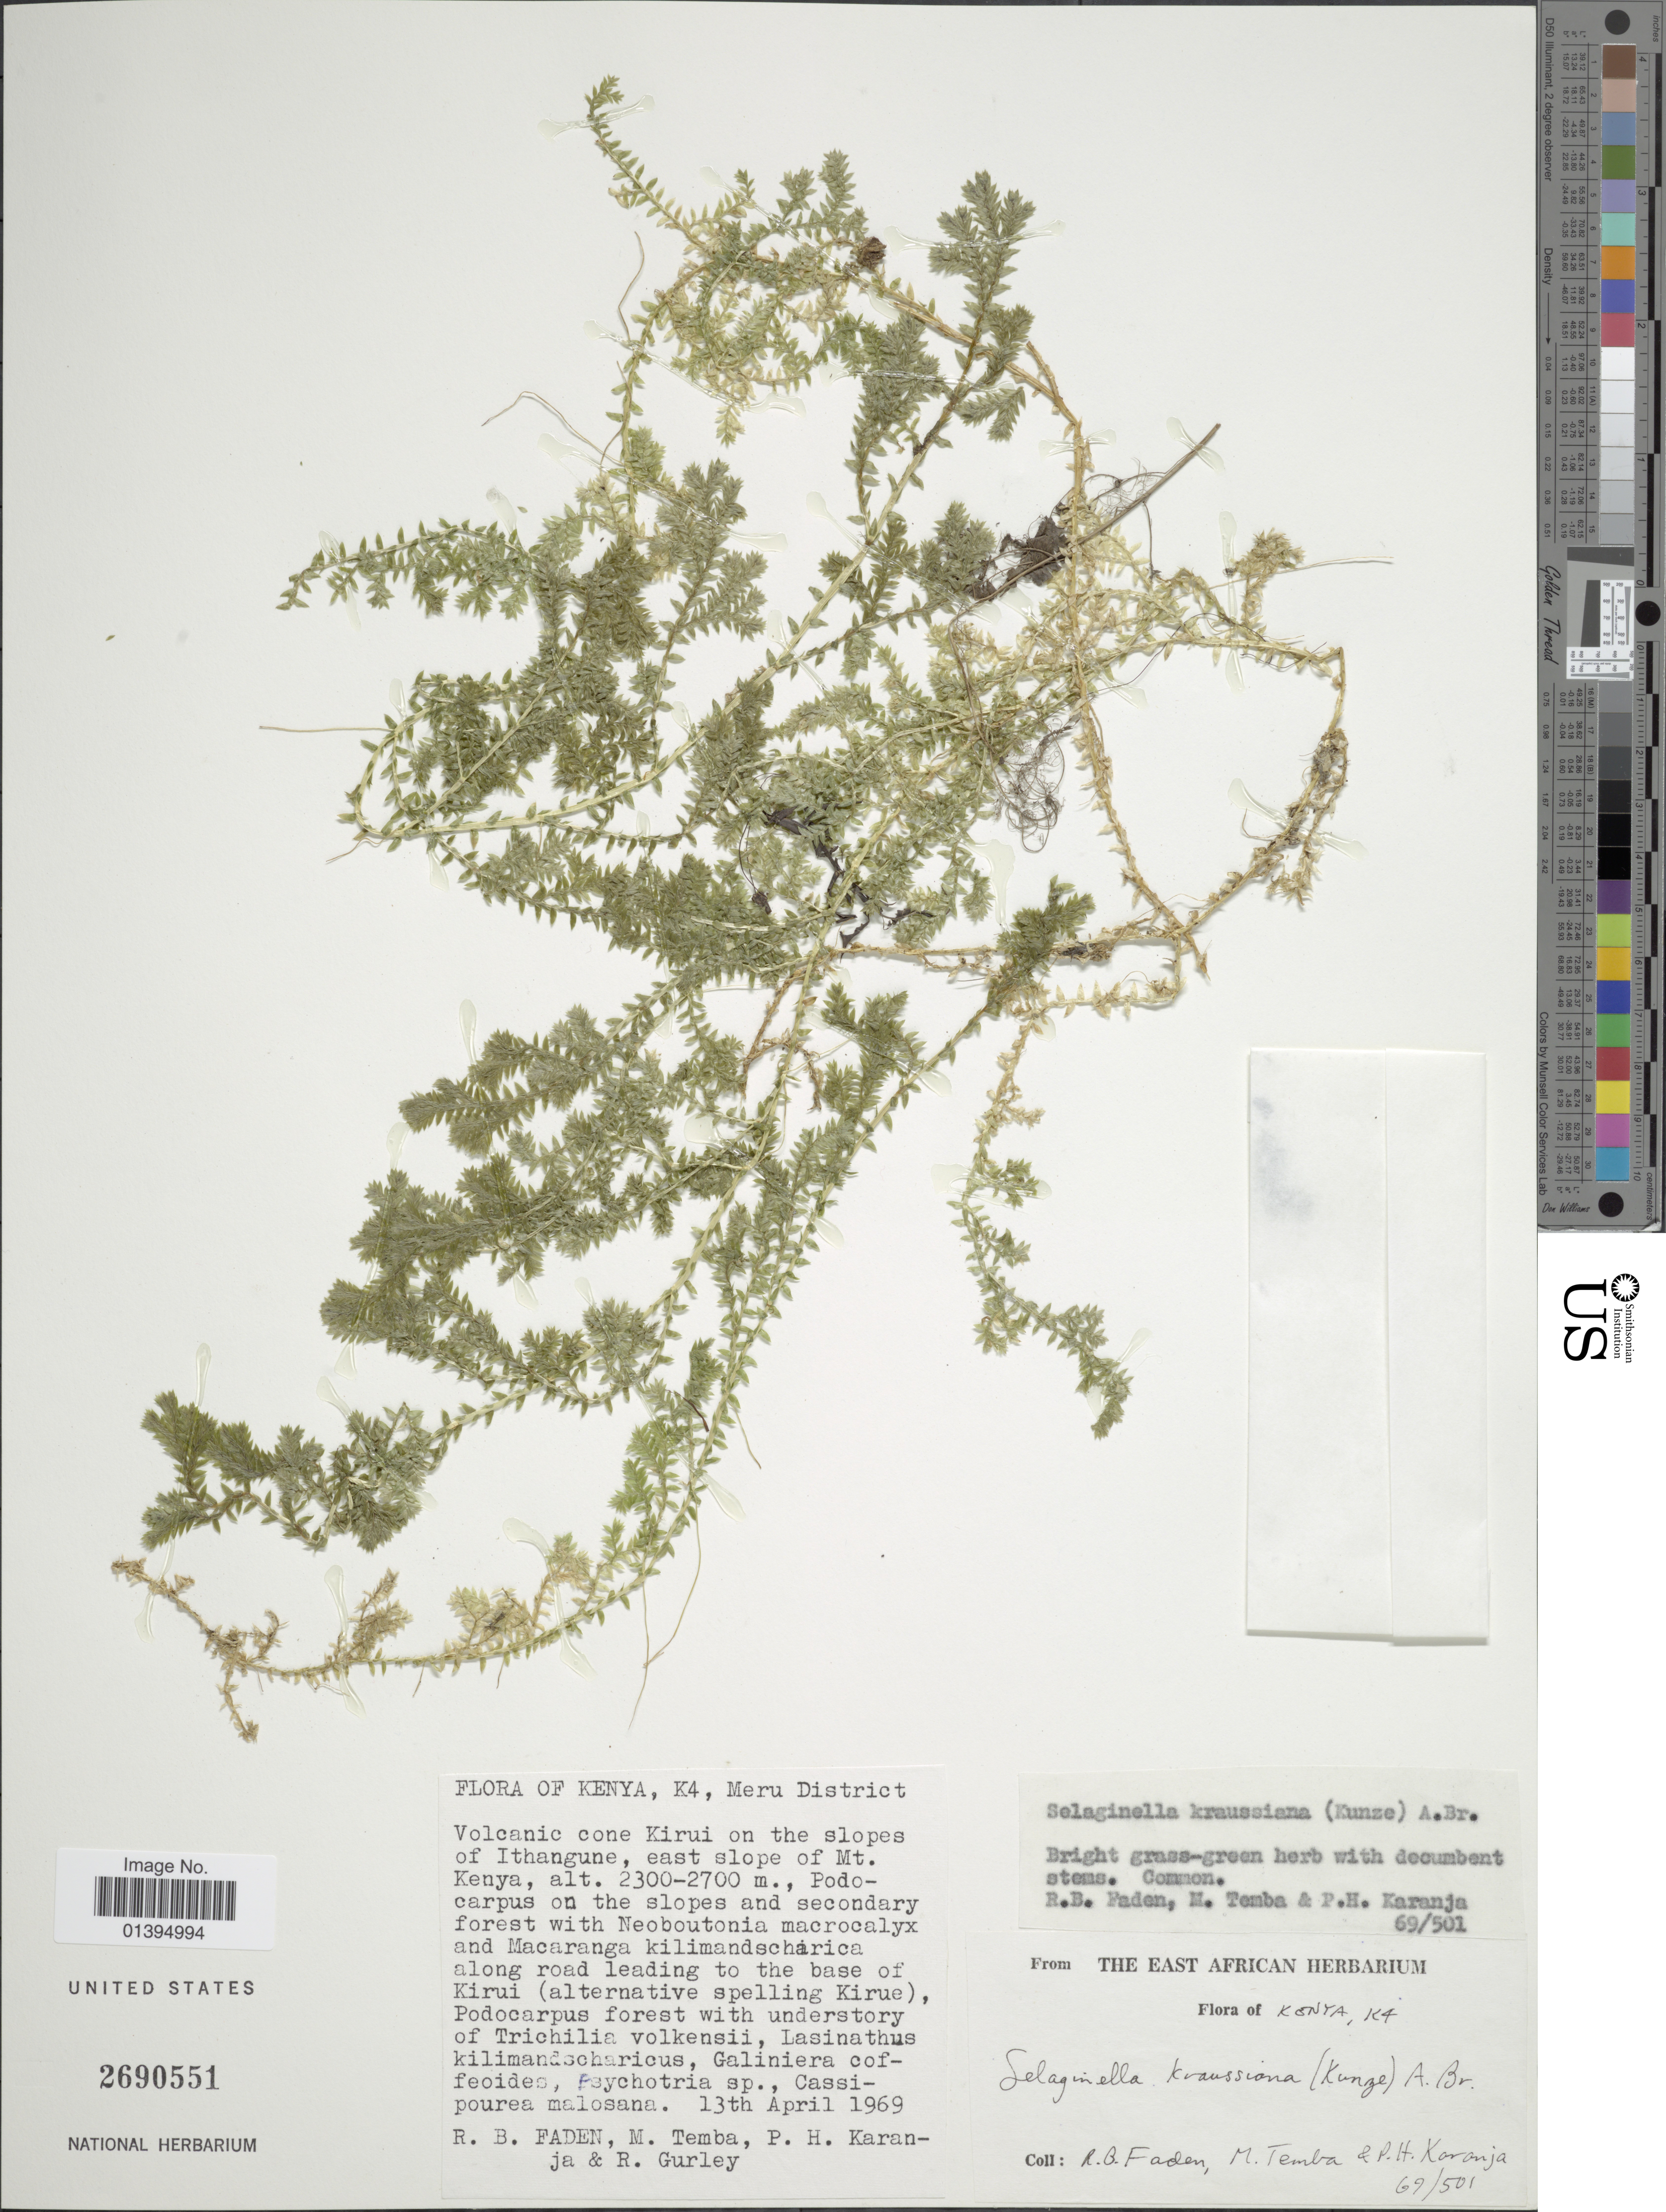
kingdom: Plantae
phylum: Tracheophyta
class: Lycopodiopsida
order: Selaginellales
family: Selaginellaceae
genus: Selaginella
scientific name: Selaginella kraussiana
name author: (Kunze) A. Braun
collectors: R. B. Faden, M. Temba, P. Karanja & R. Gurley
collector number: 69/501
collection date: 1969-04-13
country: Kenya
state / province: Meru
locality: Volcanic cone Kirui on the slopes of Ithangune, east slope of Mt. Kenya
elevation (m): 2300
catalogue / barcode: US 2690551